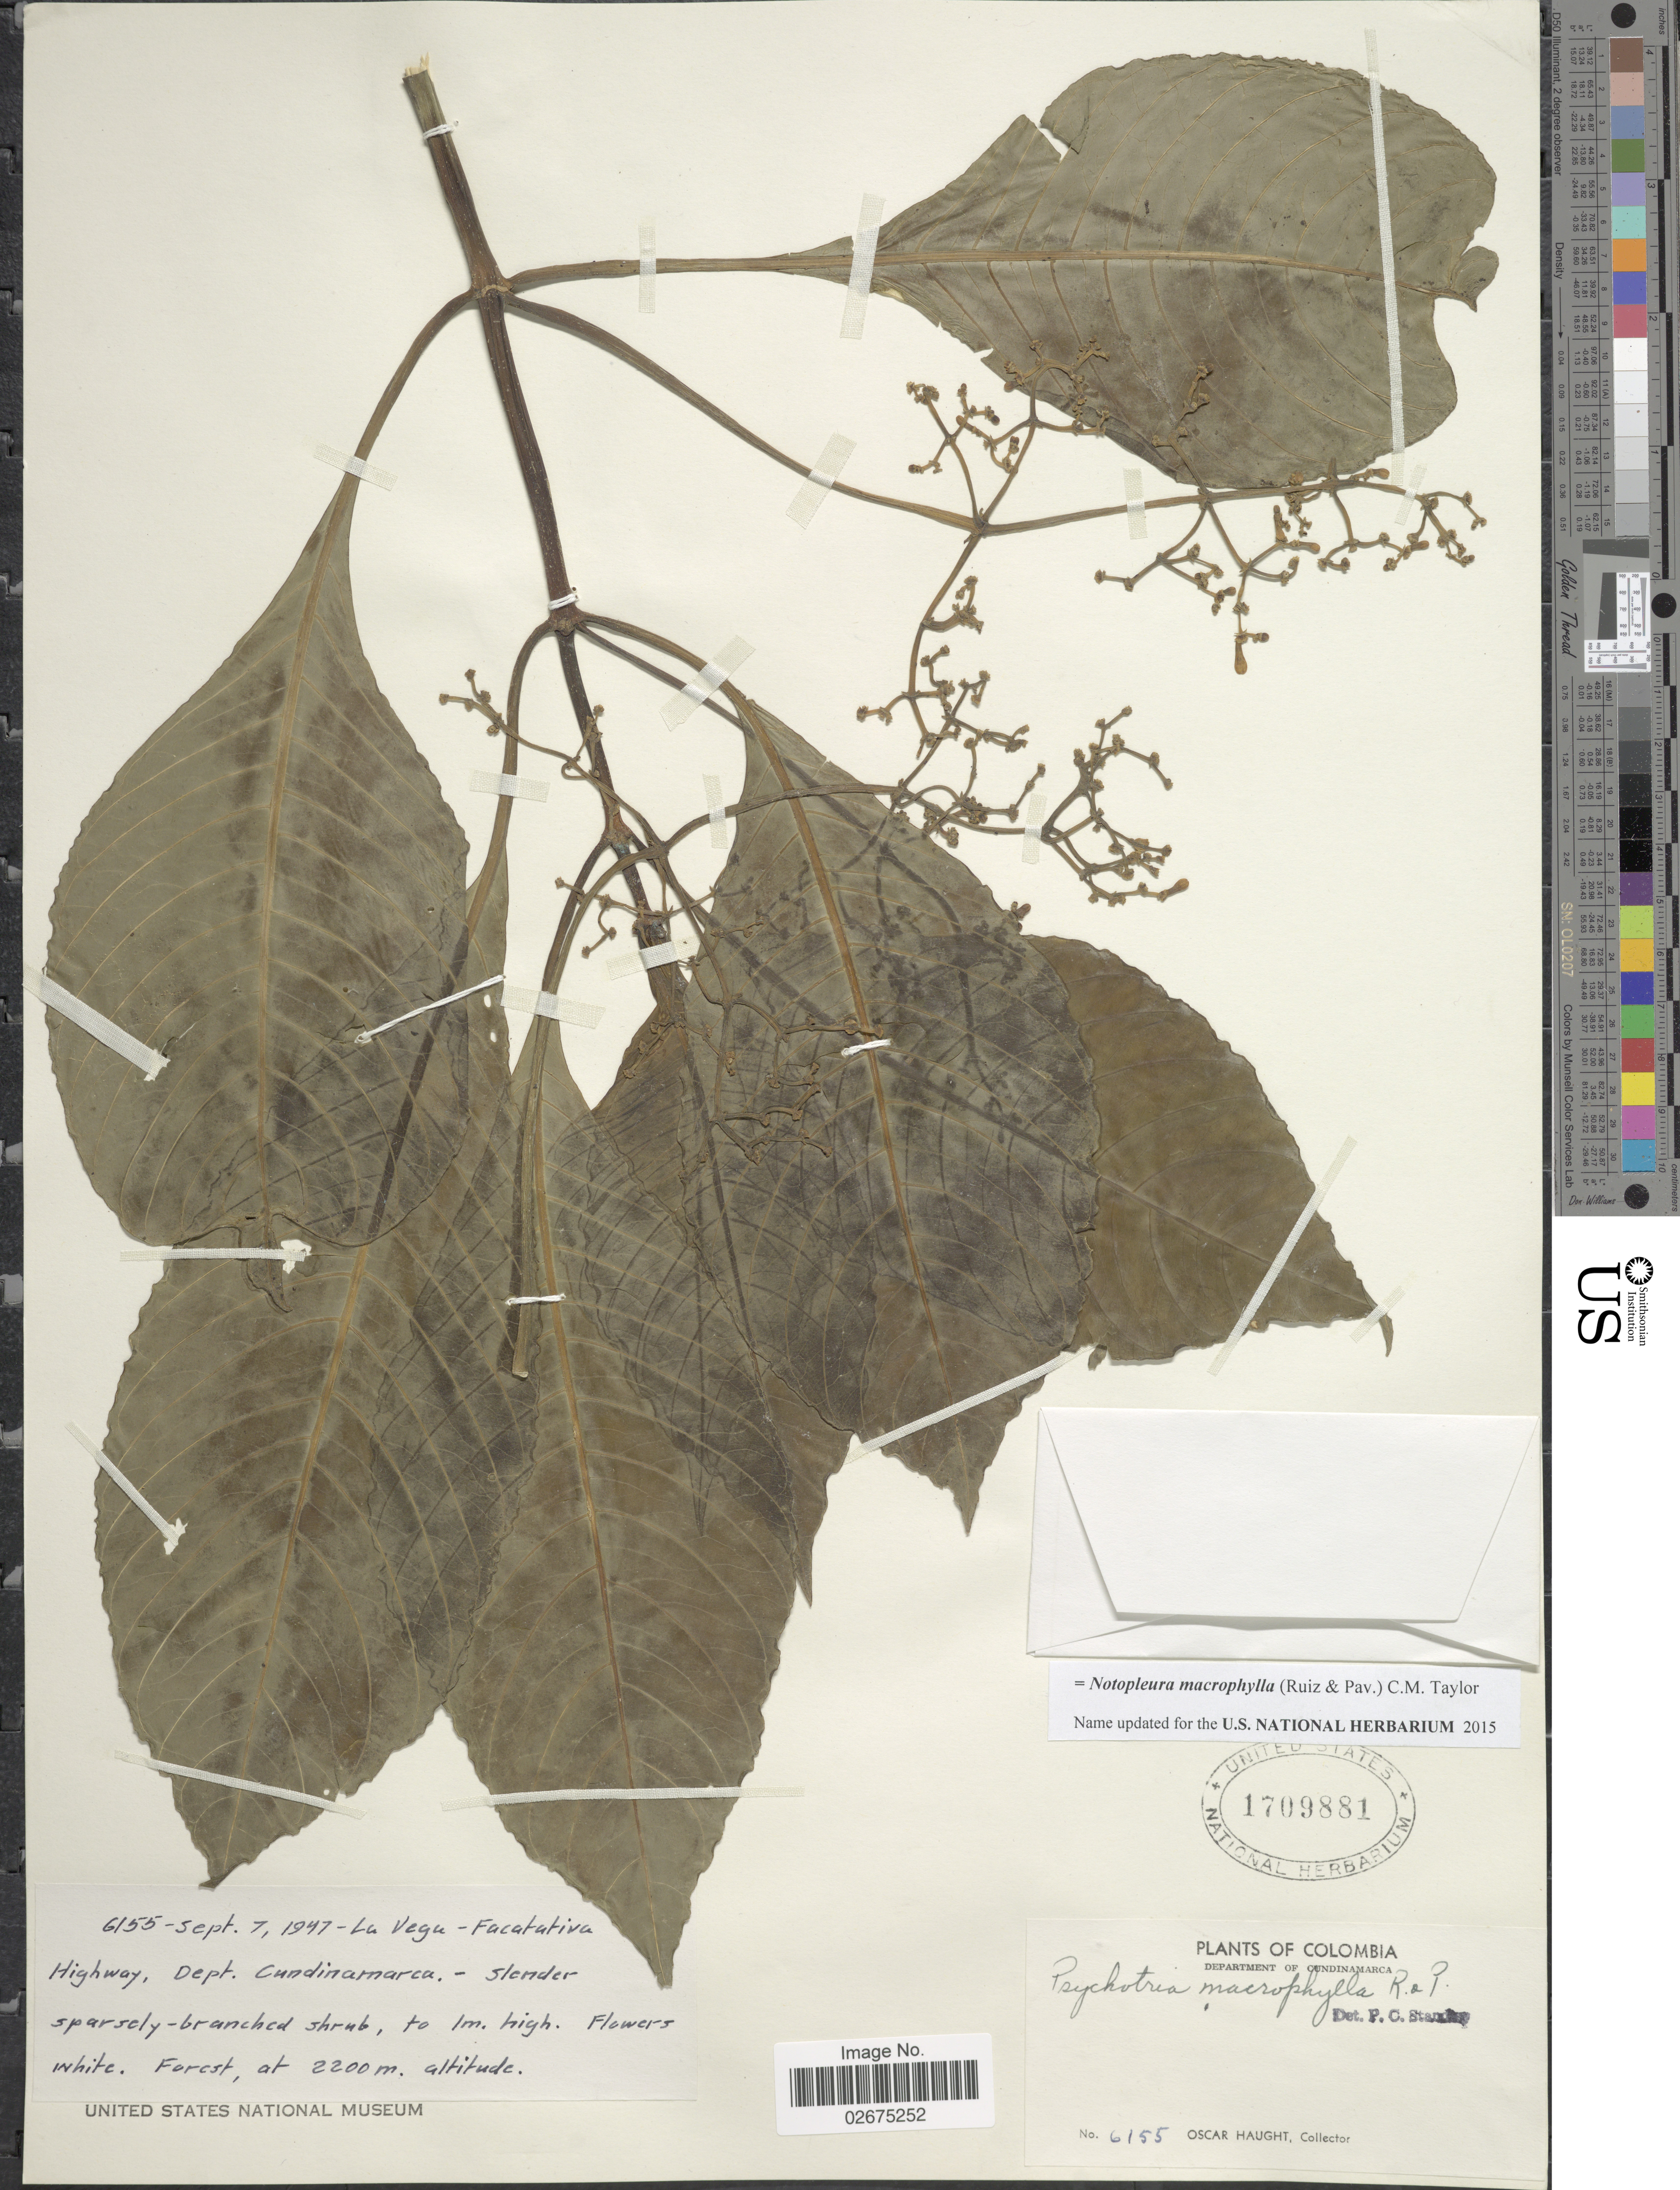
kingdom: Plantae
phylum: Tracheophyta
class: Magnoliopsida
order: Gentianales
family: Rubiaceae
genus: Notopleura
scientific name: Notopleura macrophylla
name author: (Ruiz & Pav.) C.M. Taylor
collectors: O. Haught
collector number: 6155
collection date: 1947-09-07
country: Colombia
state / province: Cundinamarca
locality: Department of Cundinamarca, La Vega - Facatativa Highway, Forest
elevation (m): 2200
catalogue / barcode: US 1709881